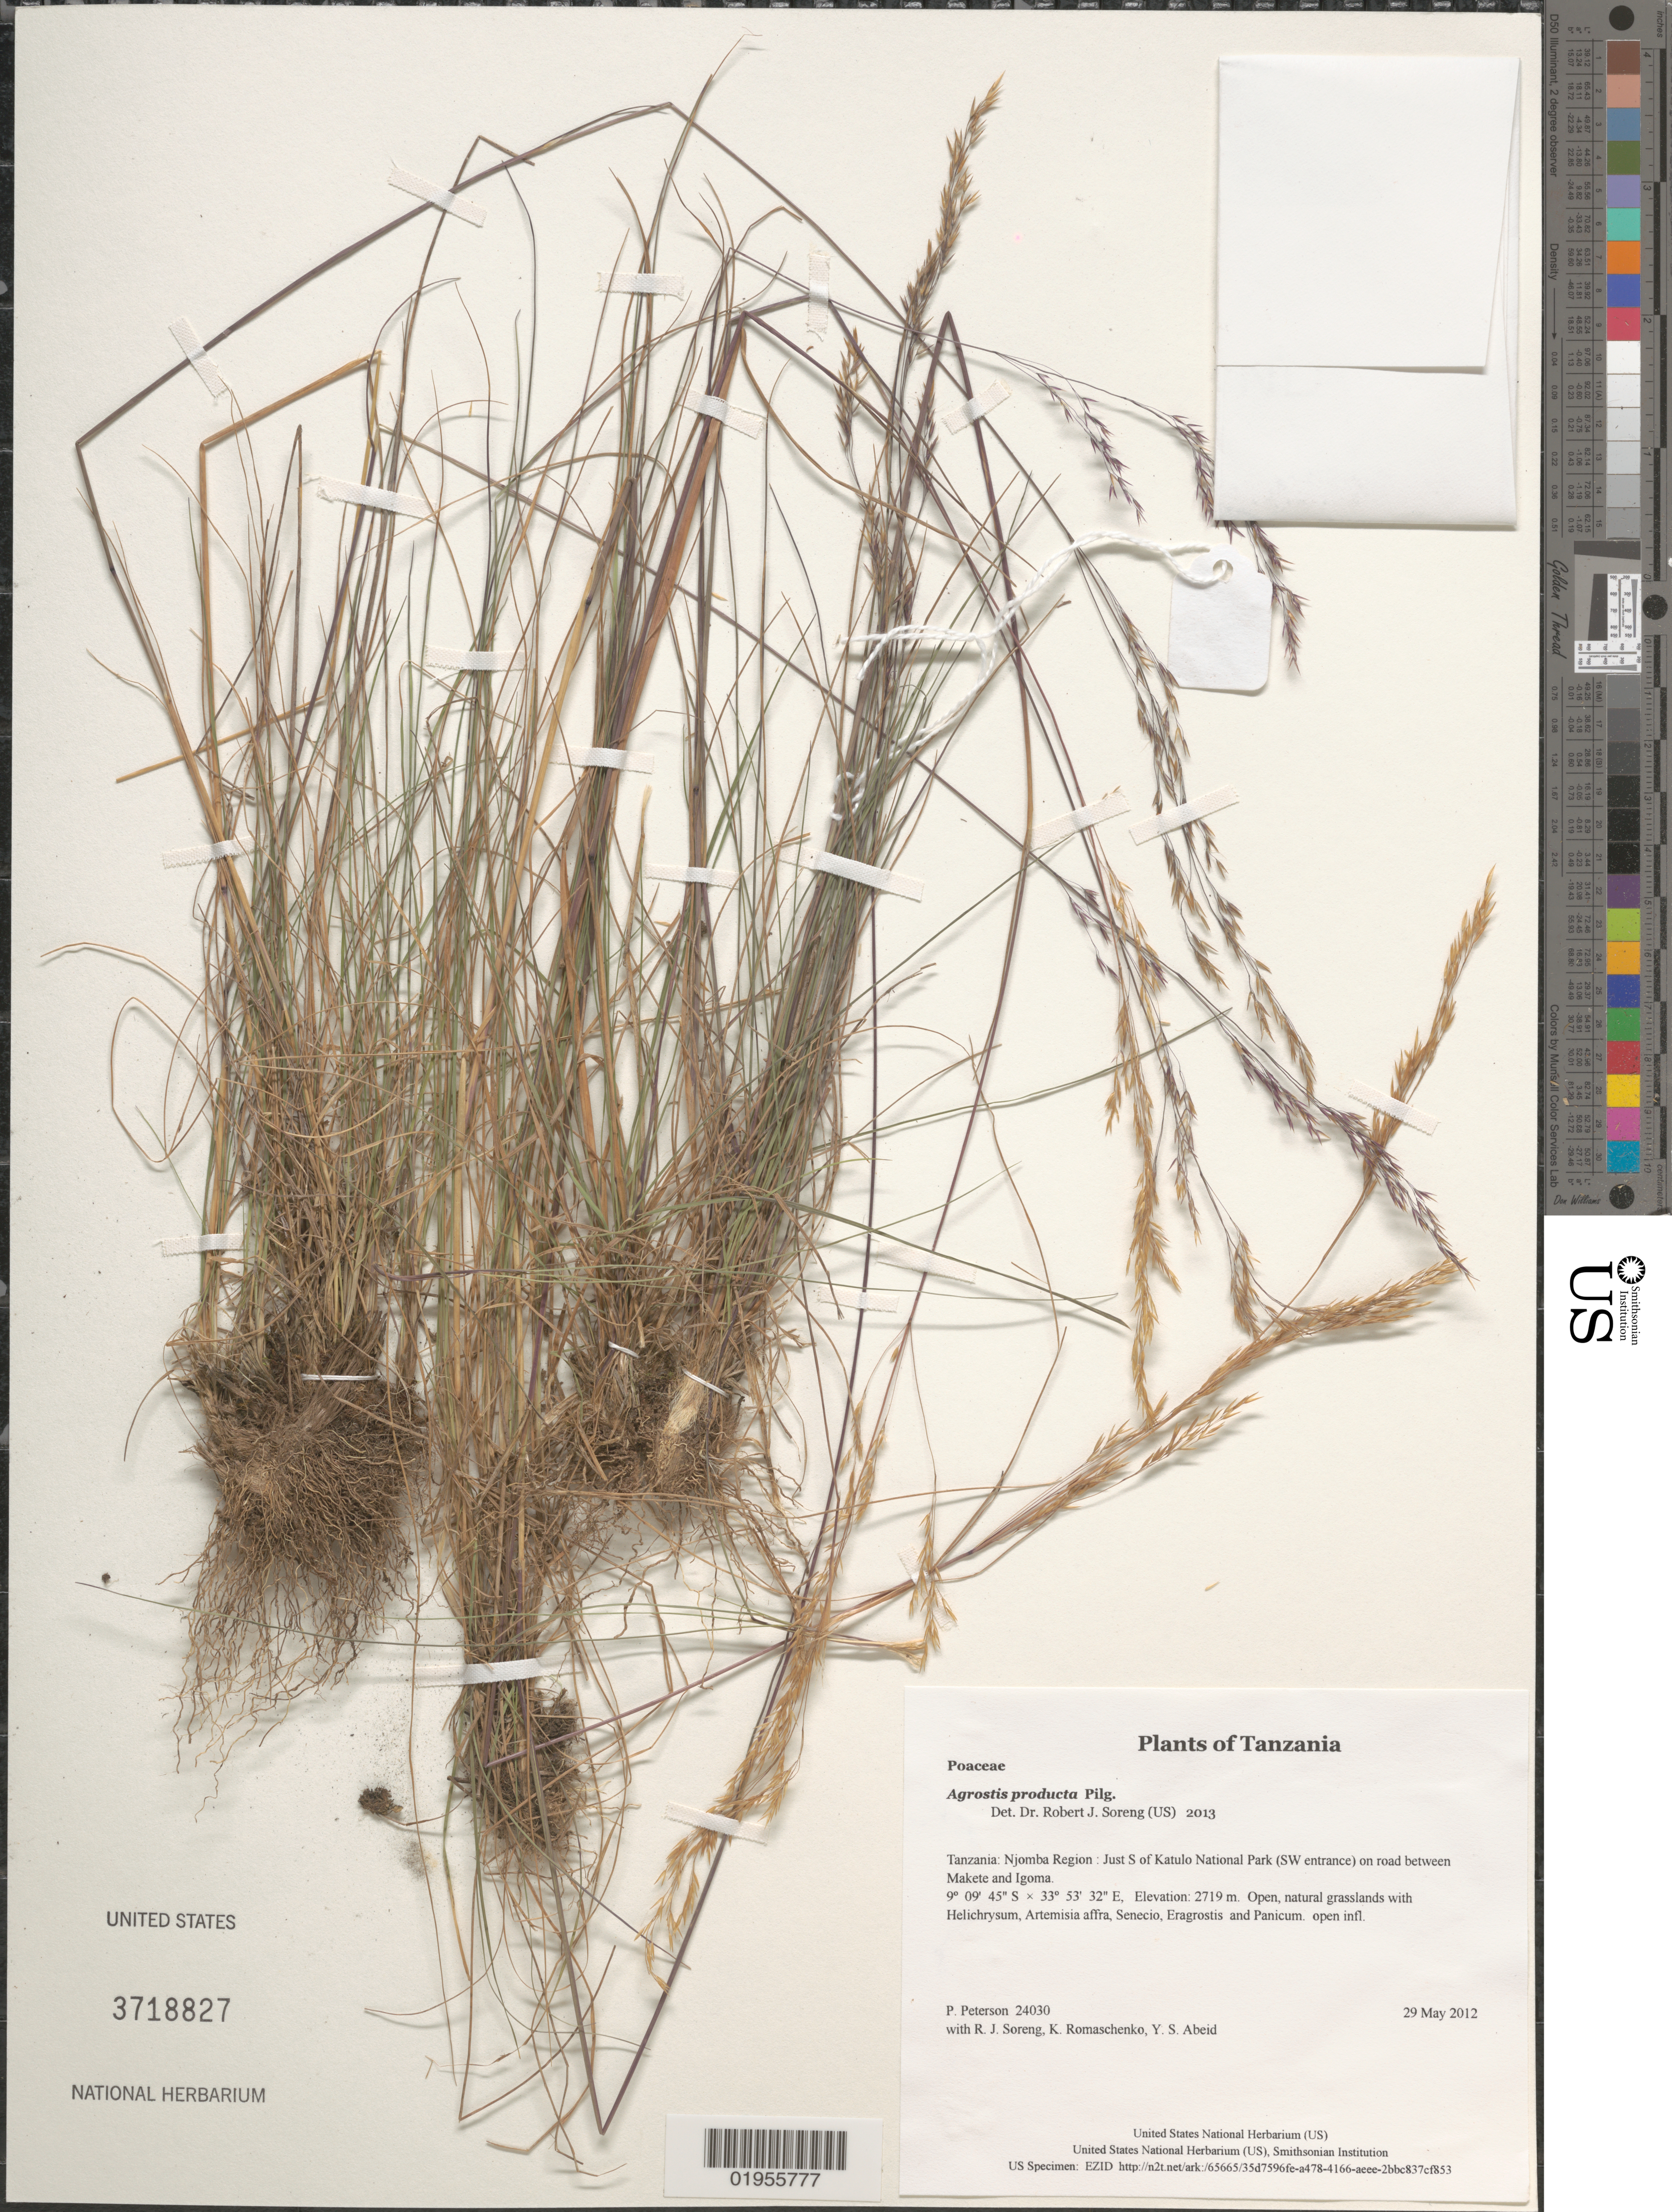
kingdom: Plantae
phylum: Tracheophyta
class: Liliopsida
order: Poales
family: Poaceae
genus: Agrostis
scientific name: Agrostis producta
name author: Pilg.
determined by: Soreng, Robert J., Research Associate (BOT), Smithsonian Institution - National Museum of Natural History (UNITED STATES)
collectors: P. M. Peterson, R. J. Soreng, K. Romaschenko & Y. Abeid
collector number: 24030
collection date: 2012-05-29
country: Tanzania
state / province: Njombe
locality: Just S of Katulo National Park (SW entrance) on road between Makete and Igoma.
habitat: Open, natural grasslands with Helichrysum, Artemisia affra, Senecio, Eragrostis and Panicum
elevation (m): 2719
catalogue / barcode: US 3718827